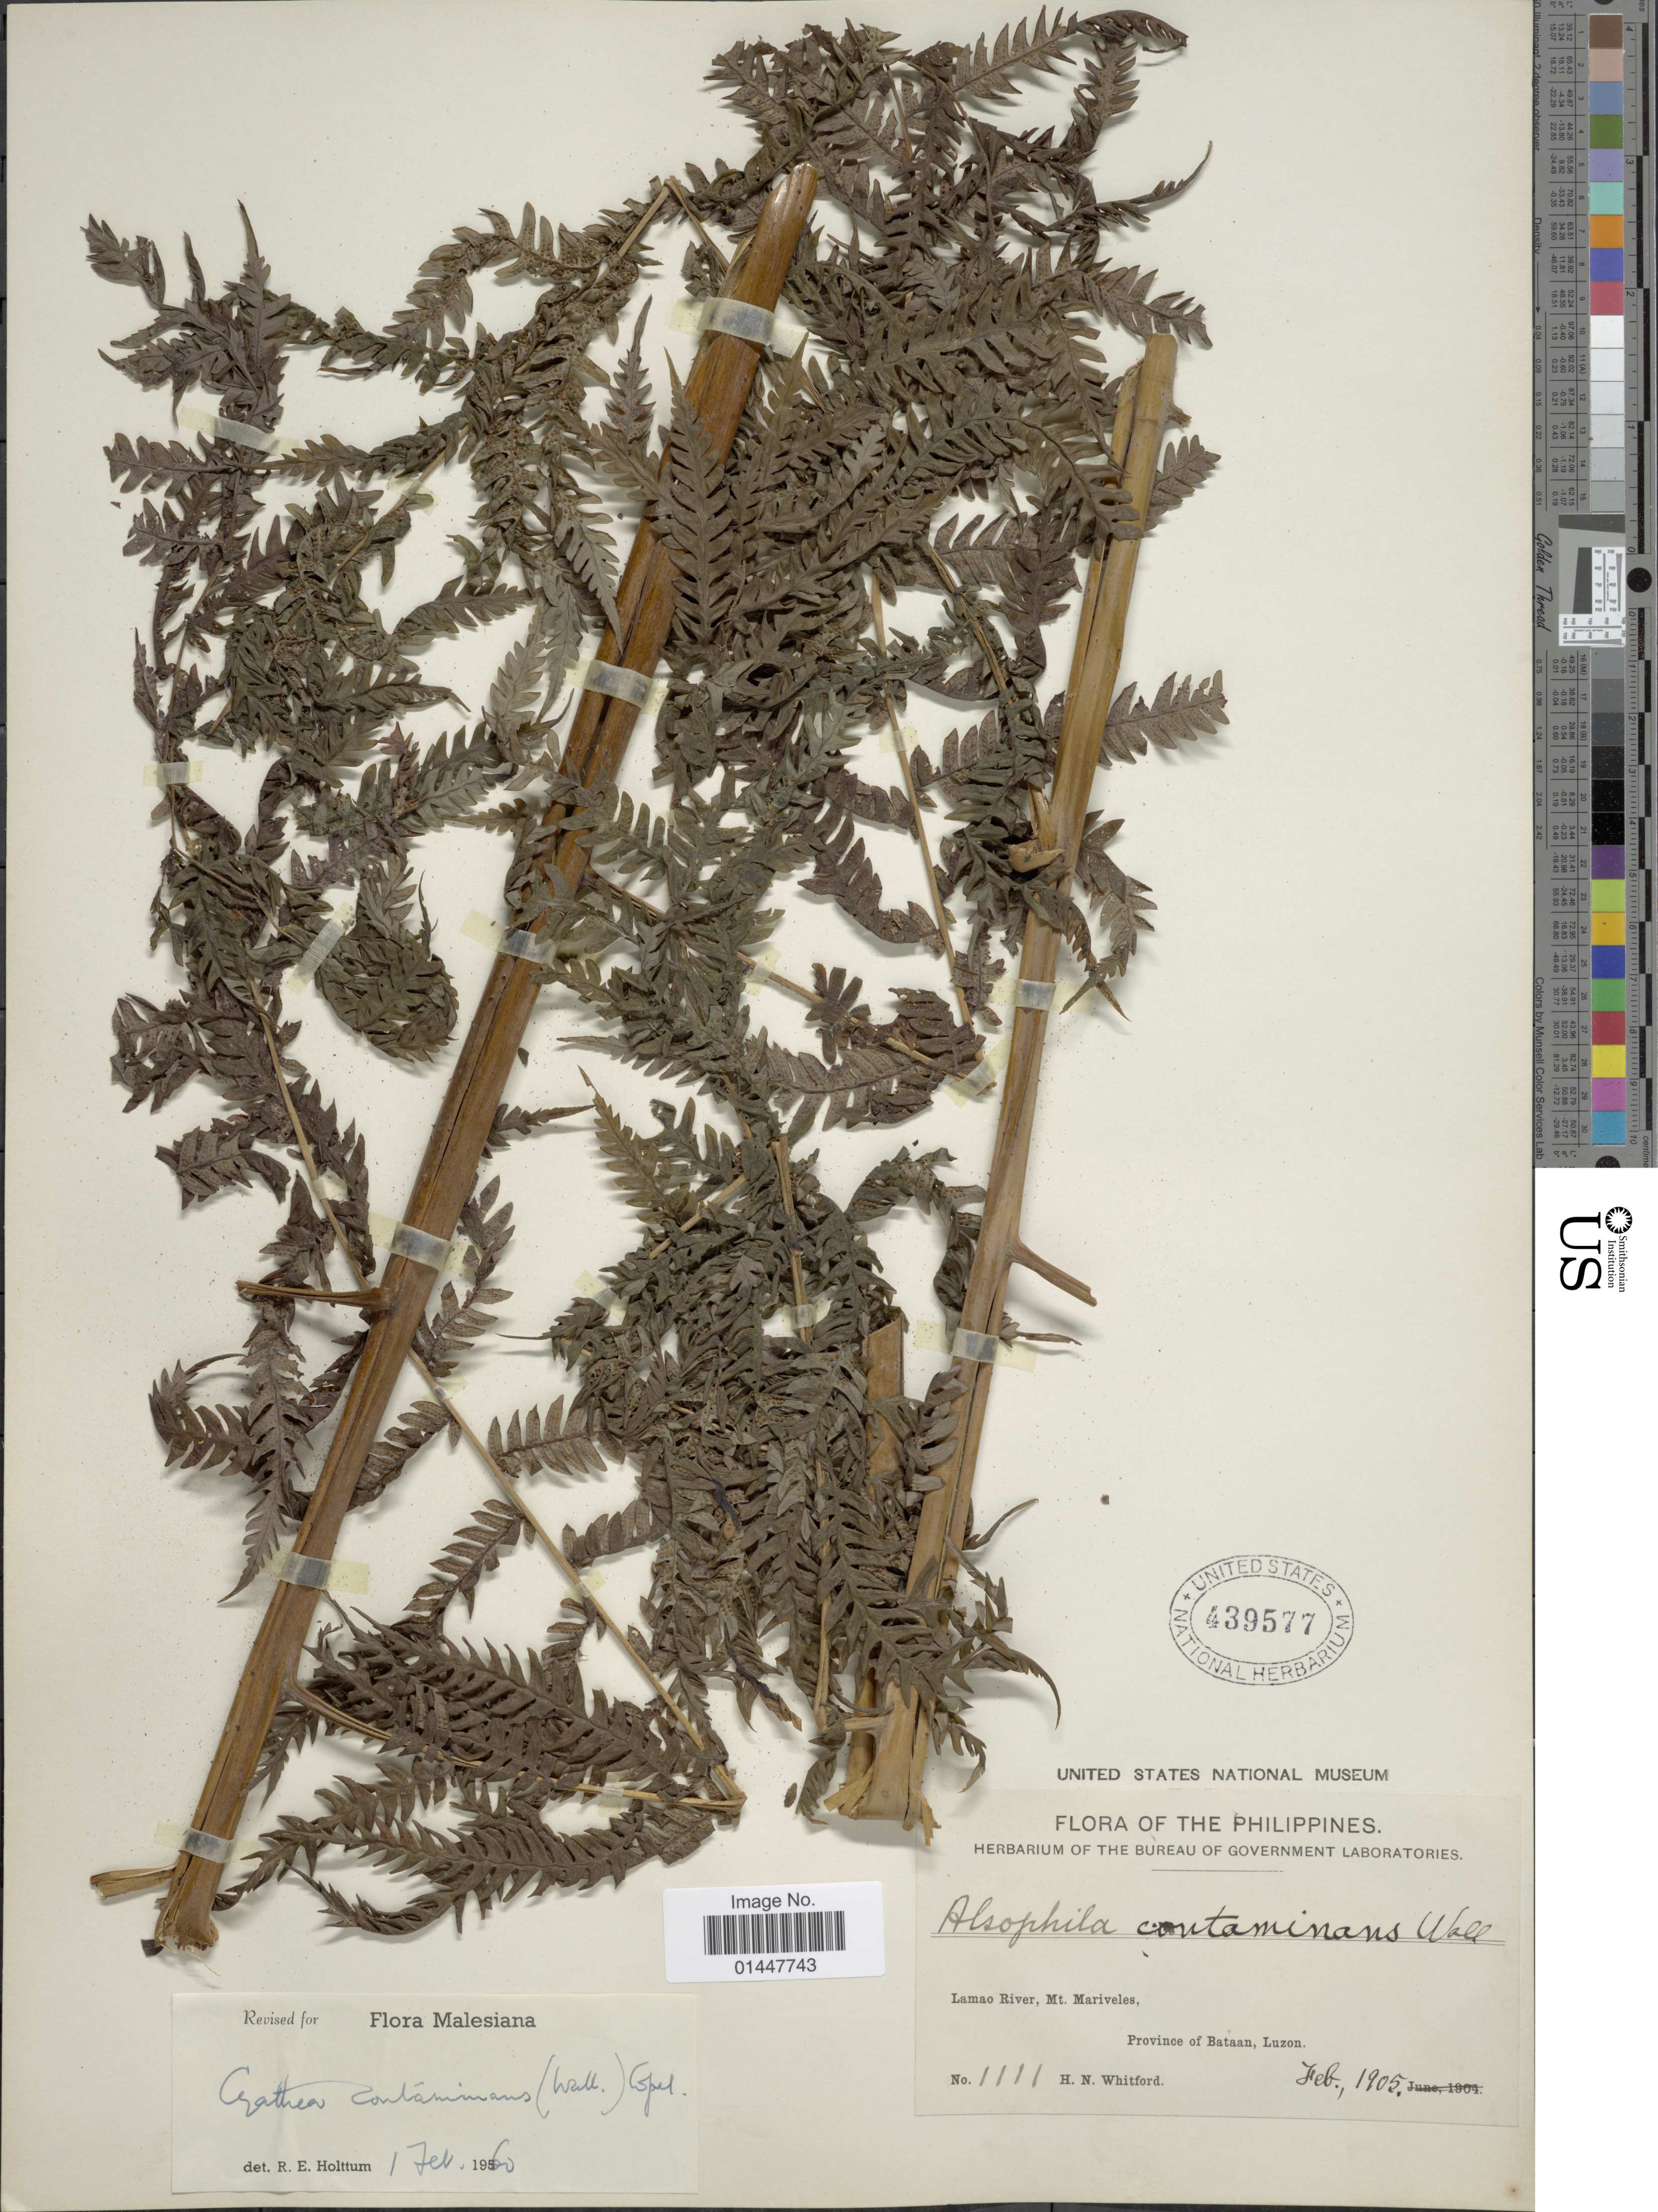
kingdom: Plantae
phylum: Tracheophyta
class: Polypodiopsida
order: Cyatheales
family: Cyatheaceae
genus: Sphaeropteris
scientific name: Sphaeropteris glauca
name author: (Blume) R.M. Tryon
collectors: H. N. Whitford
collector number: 1111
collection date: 1905-02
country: Philippines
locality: Lamao River, Mt. Mariveles, Province of Bataan, Luzon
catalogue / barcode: US 439577